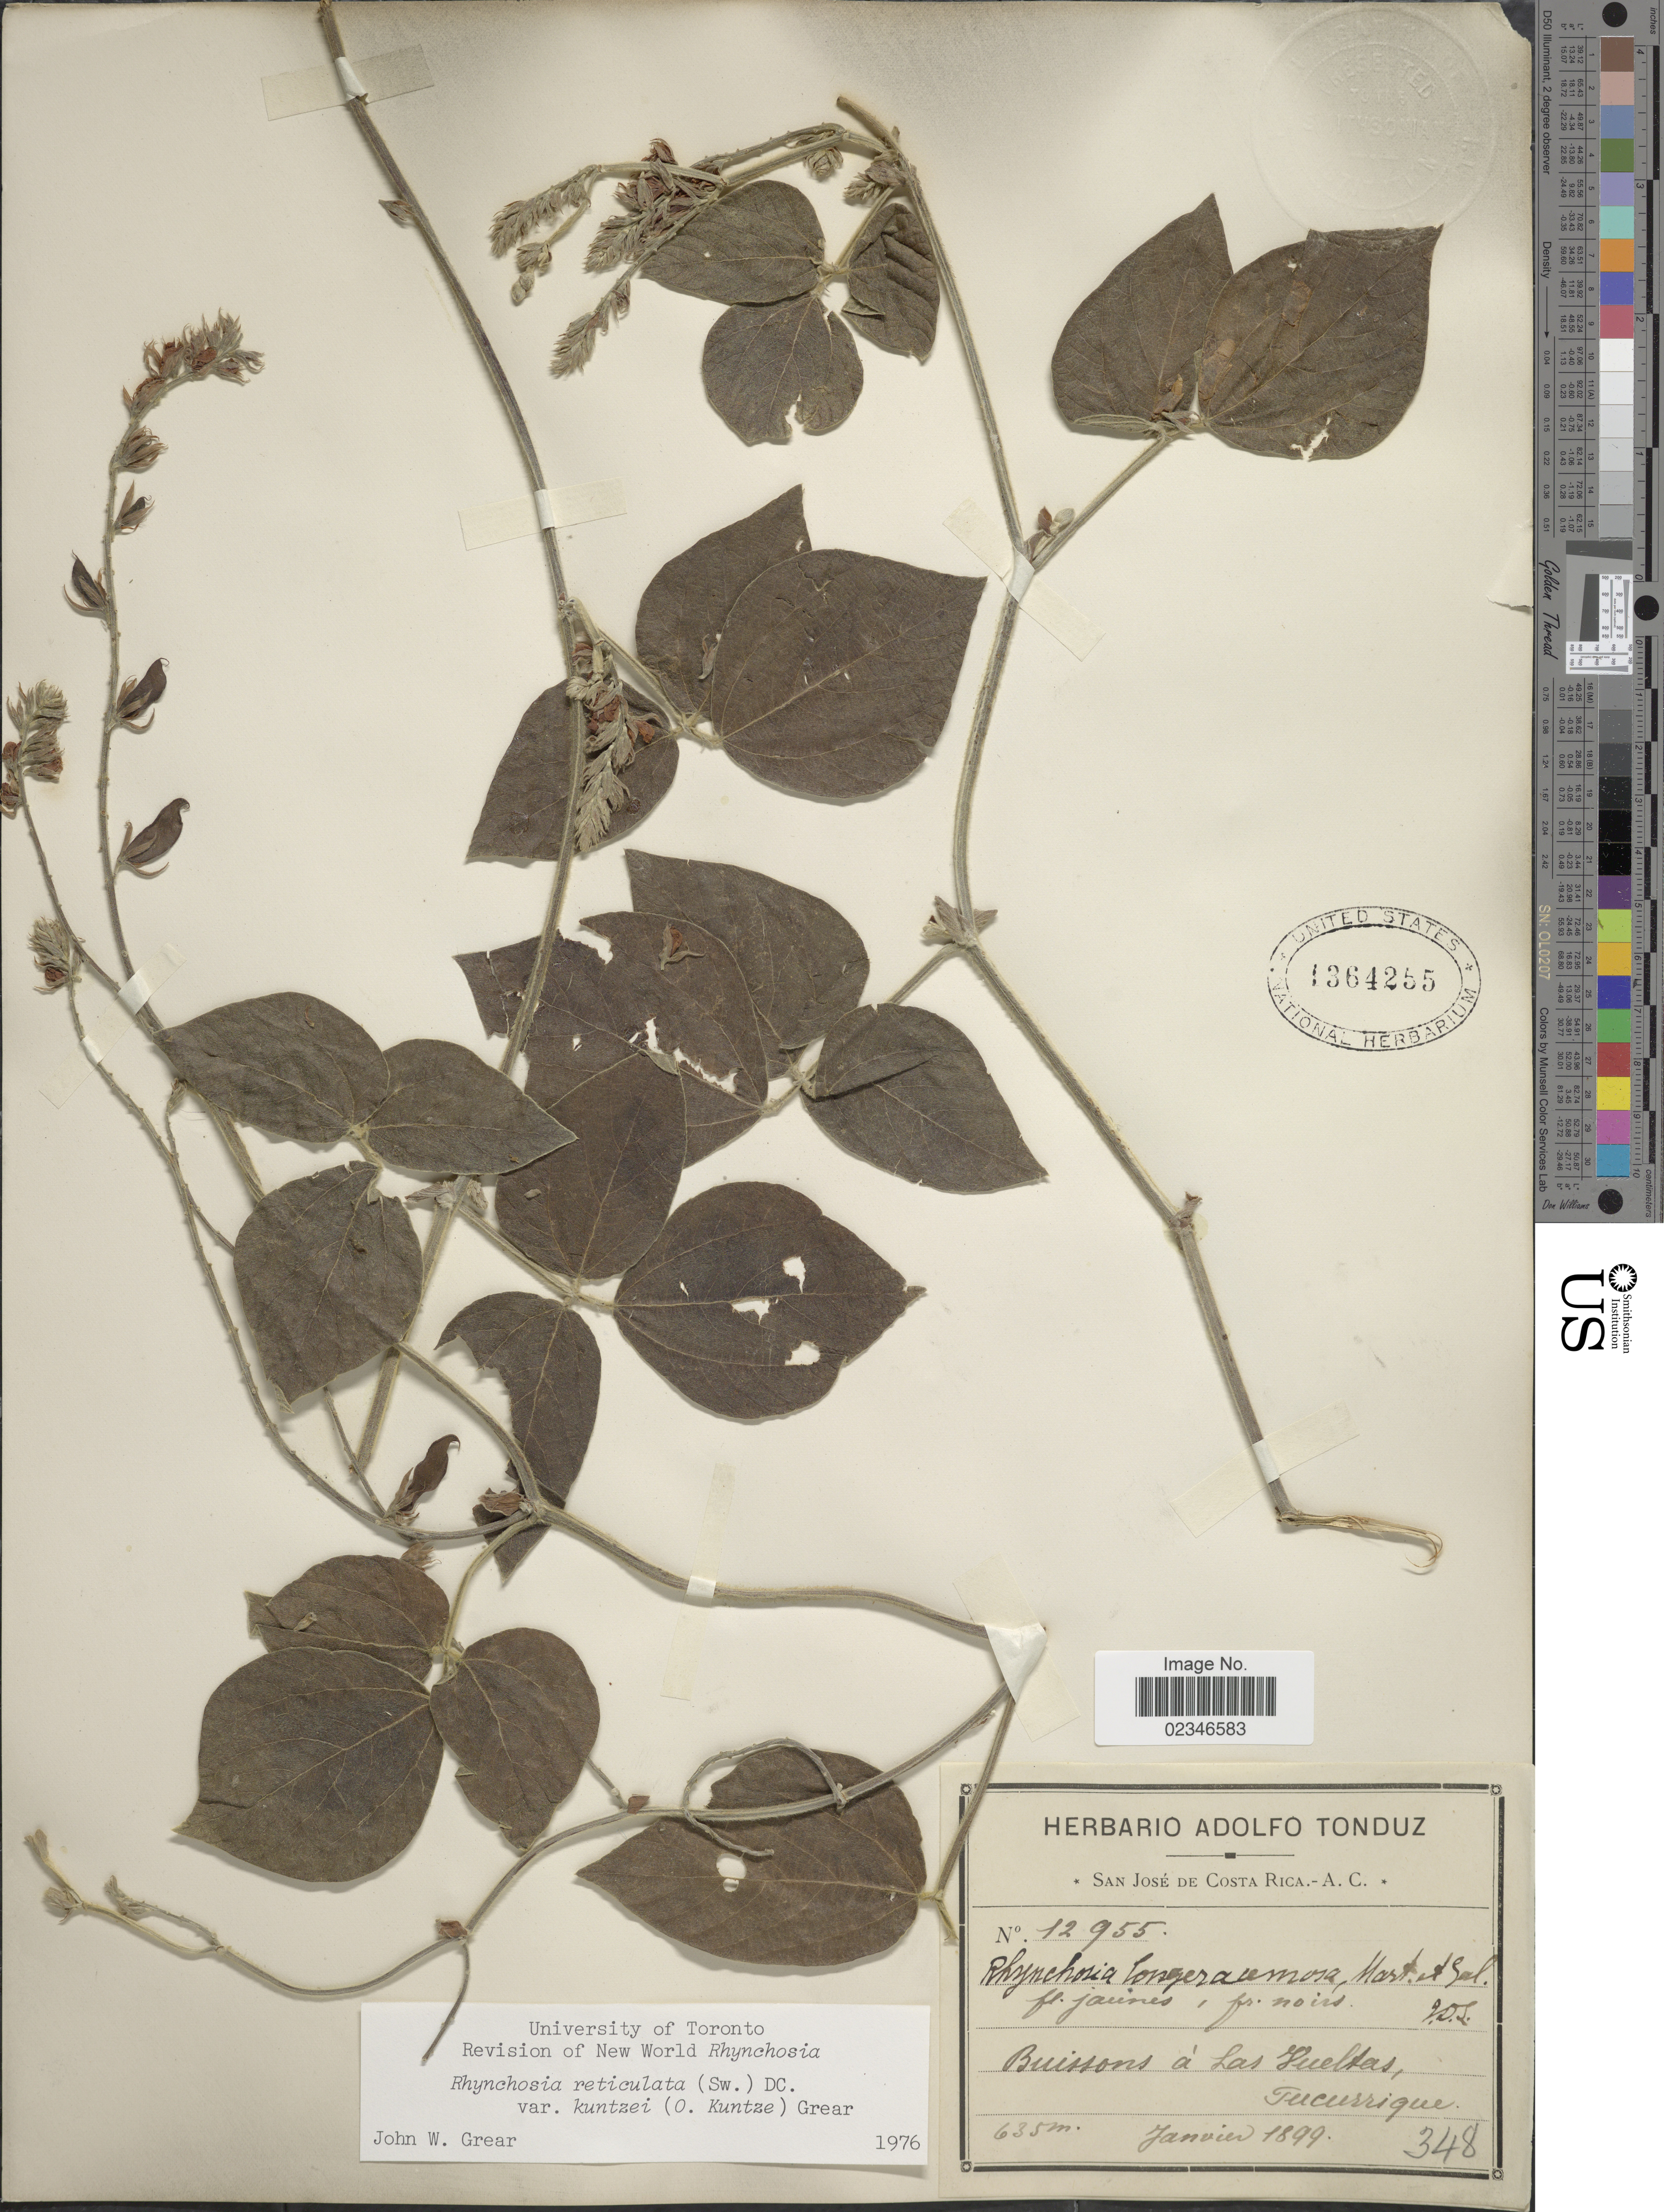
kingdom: Plantae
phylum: Tracheophyta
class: Magnoliopsida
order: Fabales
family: Fabaceae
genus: Rhynchosia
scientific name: Rhynchosia reticulata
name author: (Sw.) DC.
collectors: ex Herb. Adolfo Tonduz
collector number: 12955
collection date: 1899-01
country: Costa Rica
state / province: San José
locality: Buissons a Las Vueltas, Tucurrique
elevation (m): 635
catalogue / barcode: US 1364255